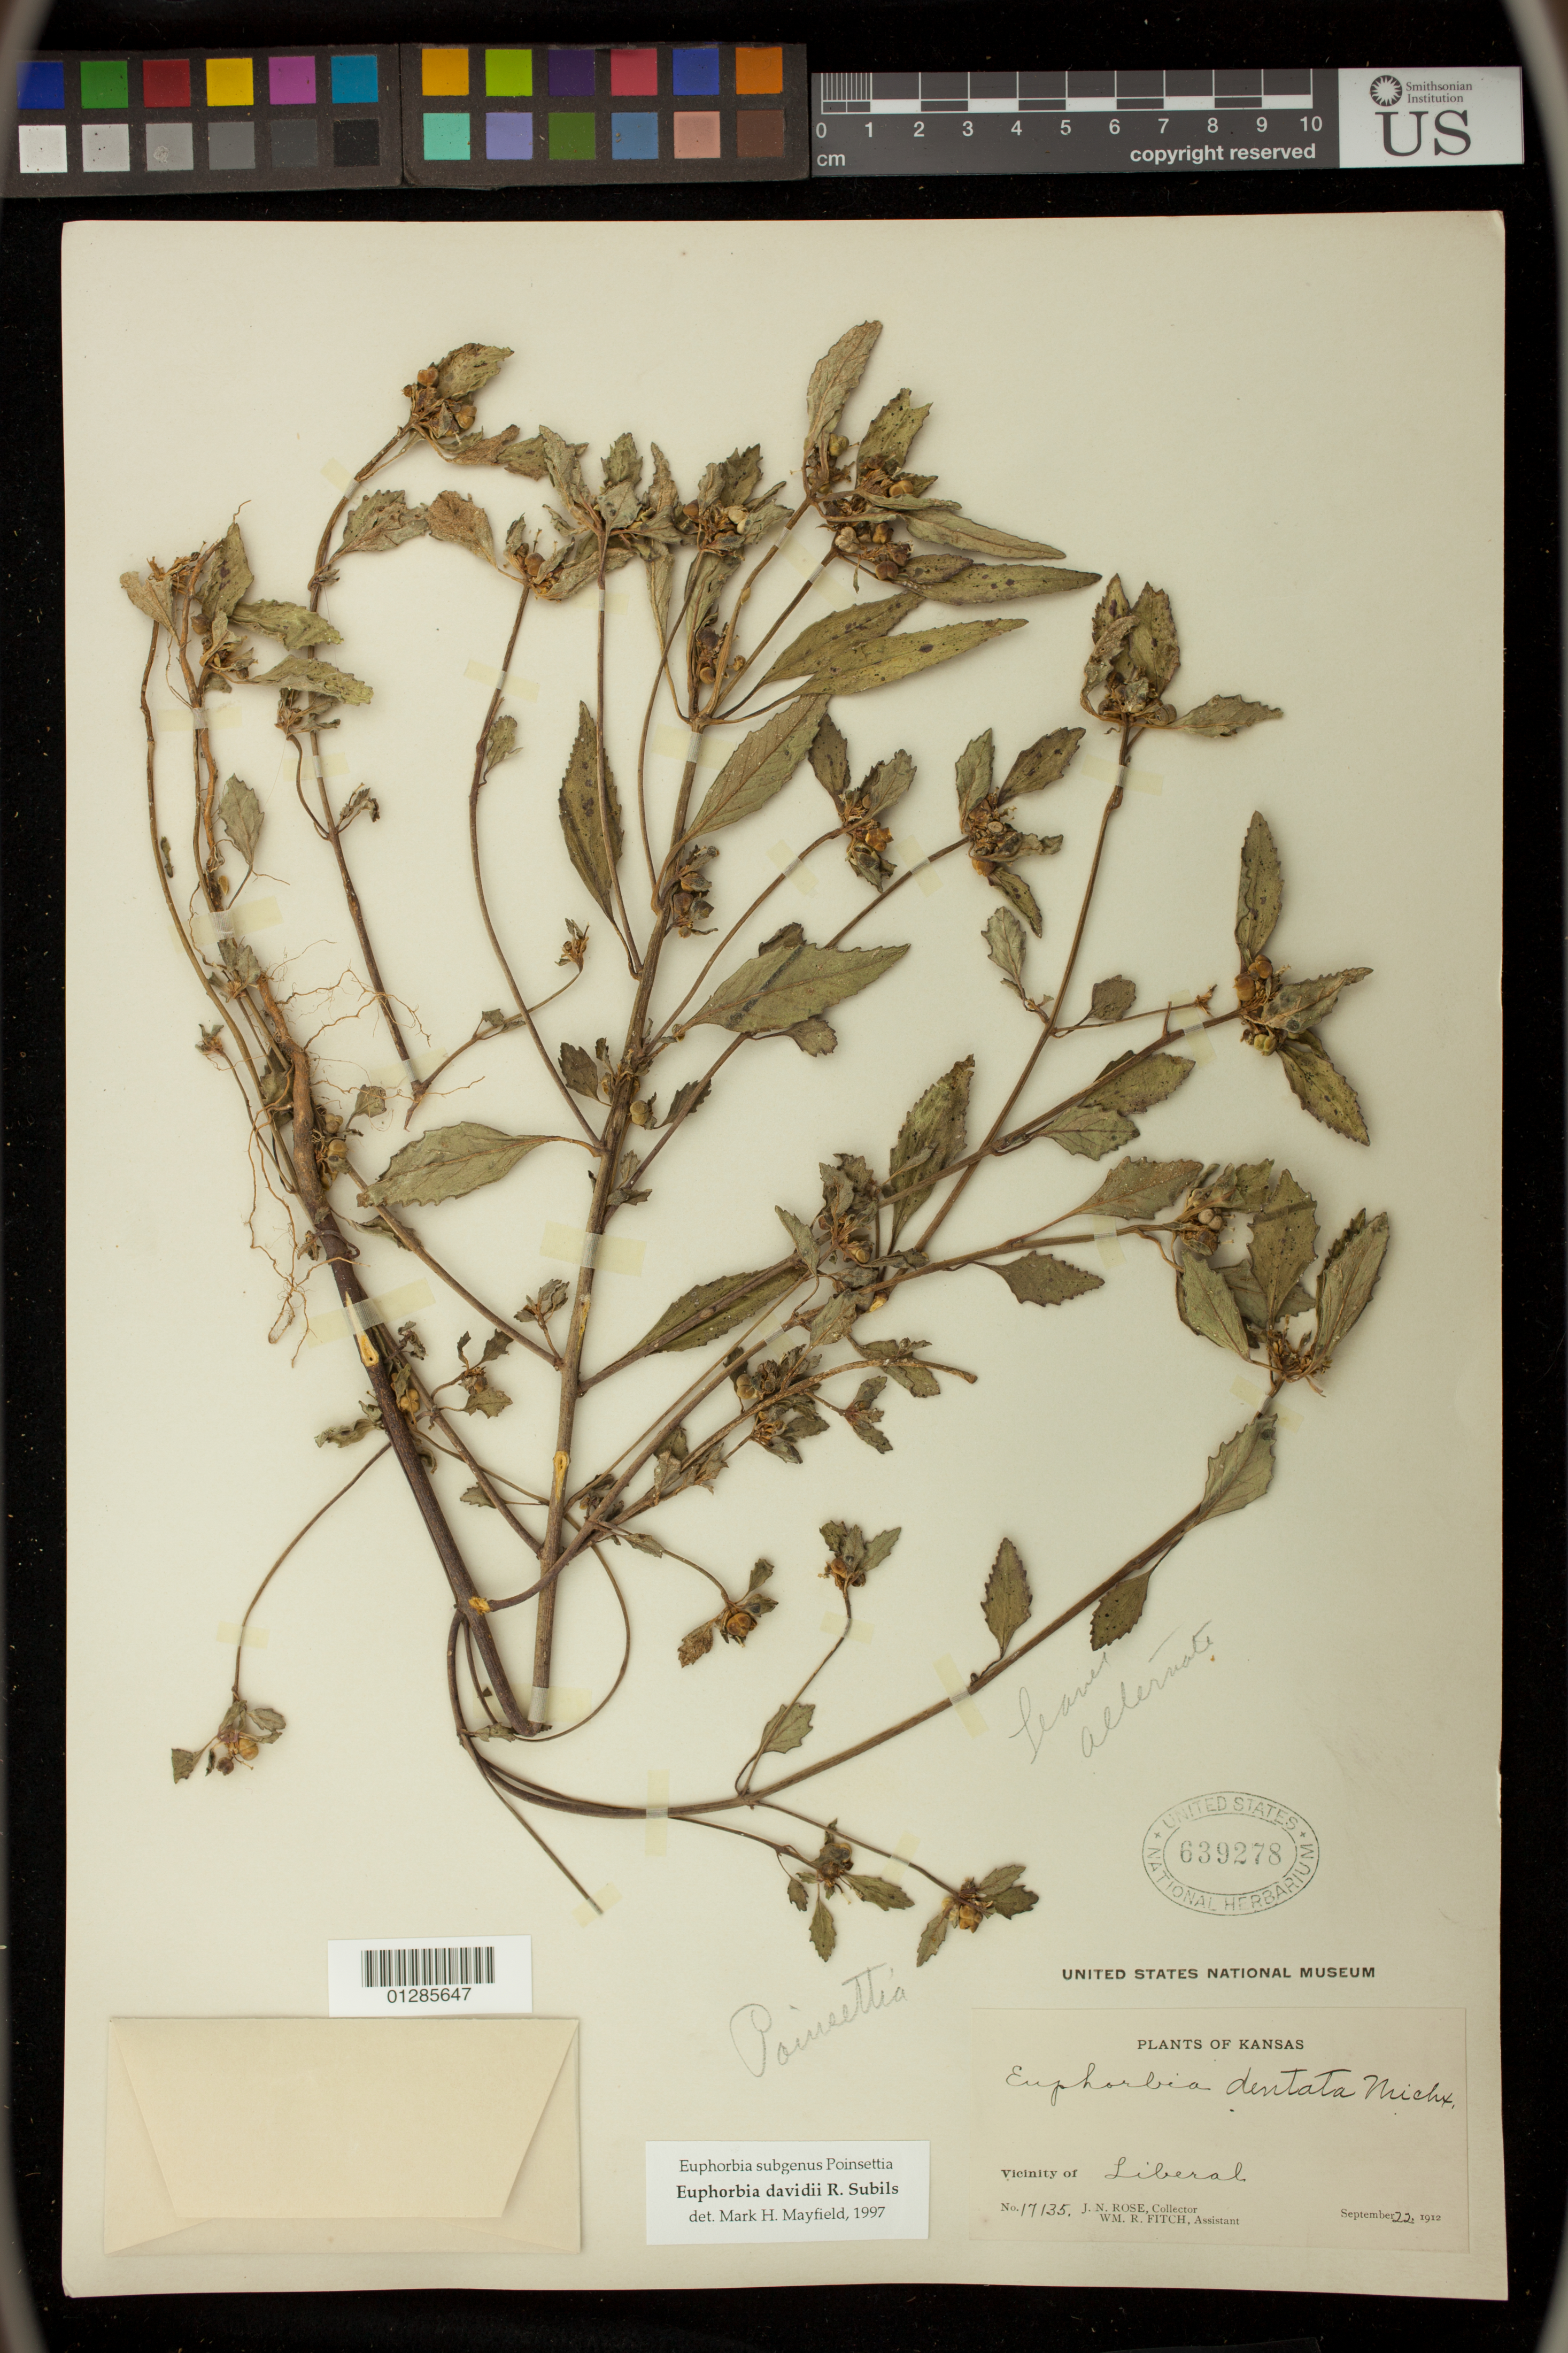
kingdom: Plantae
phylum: Tracheophyta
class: Magnoliopsida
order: Malpighiales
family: Euphorbiaceae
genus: Euphorbia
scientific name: Euphorbia davidii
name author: Subils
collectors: J. N. Rose & W. R. Fitch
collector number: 17135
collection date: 1912-09-22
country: United States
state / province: Kansas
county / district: Seward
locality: Vicinity of Liberal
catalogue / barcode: US 639278